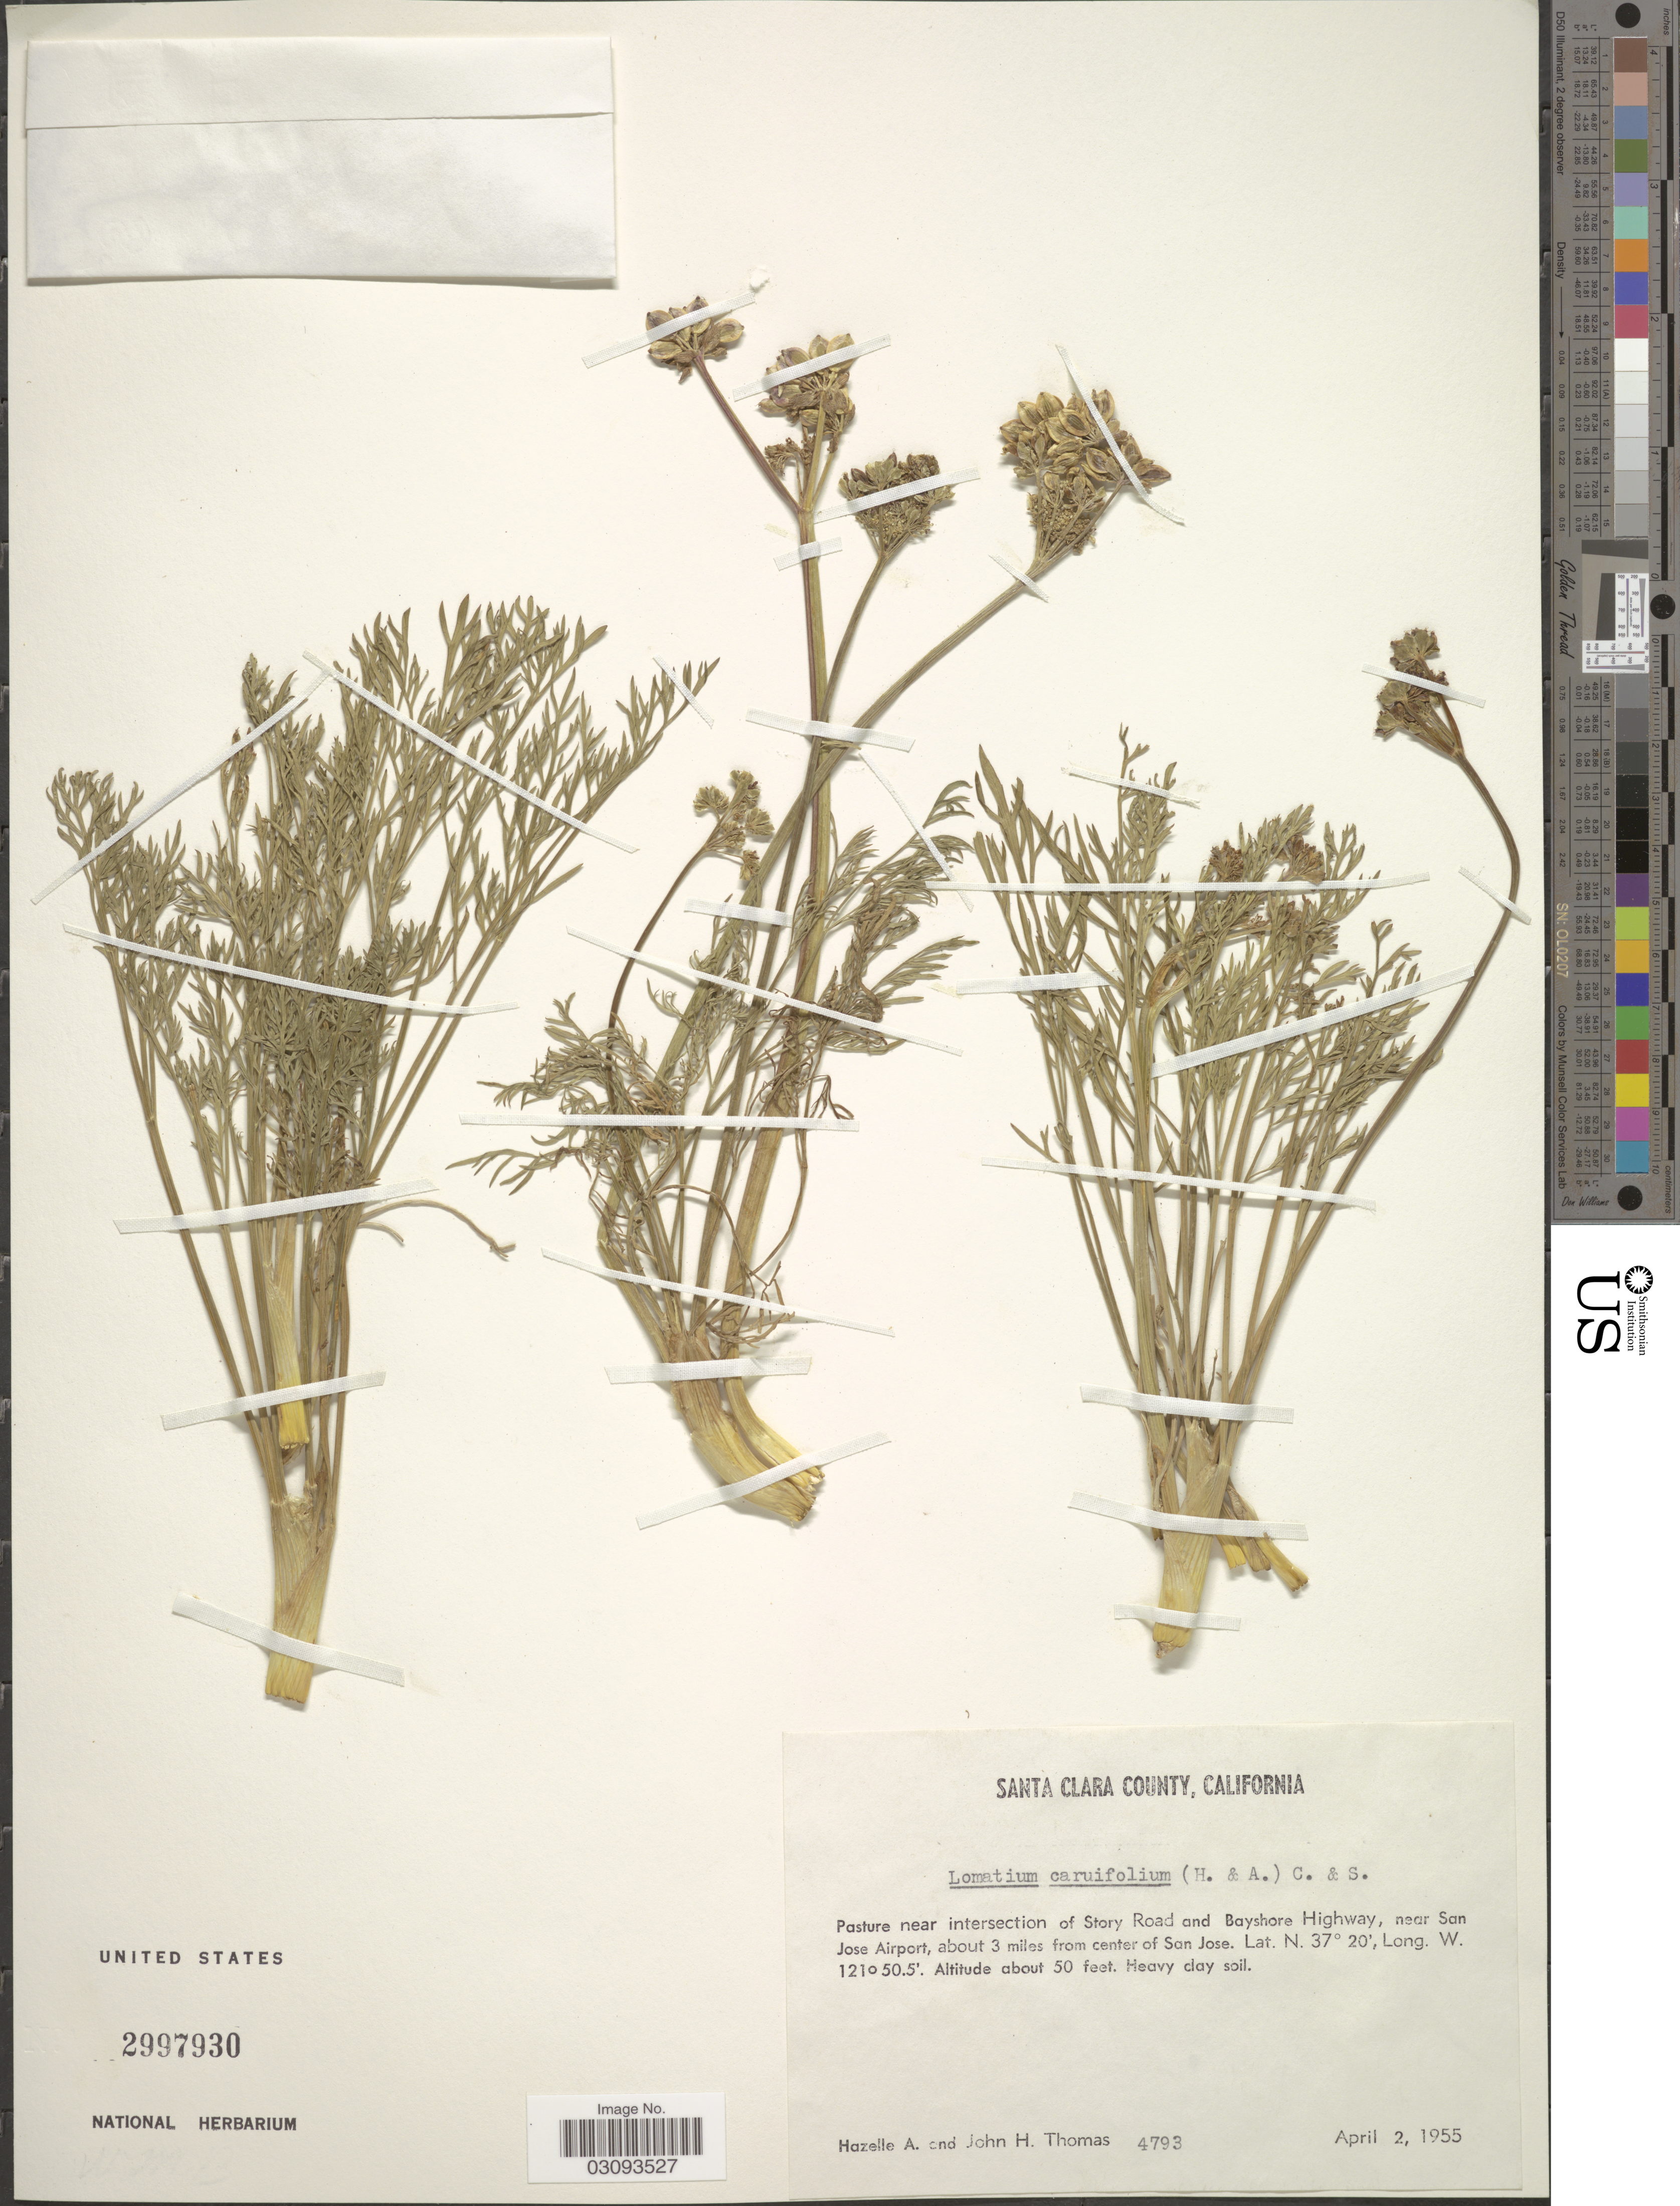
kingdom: Plantae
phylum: Tracheophyta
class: Magnoliopsida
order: Apiales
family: Apiaceae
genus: Lomatium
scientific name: Lomatium caruifolium var. caruifolium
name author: (Hook. & Arn.) J.M. Coult. & Rose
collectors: H. Thomas & J. H. Thomas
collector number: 4793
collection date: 1955-04-02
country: United States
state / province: California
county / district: Santa Clara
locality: Santa Clara County. Pasture near intersection of Story Road and Bayshore Highway, near San Jose Airport, about 3 miles from center of San Jose.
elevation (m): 15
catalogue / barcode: US 2997930